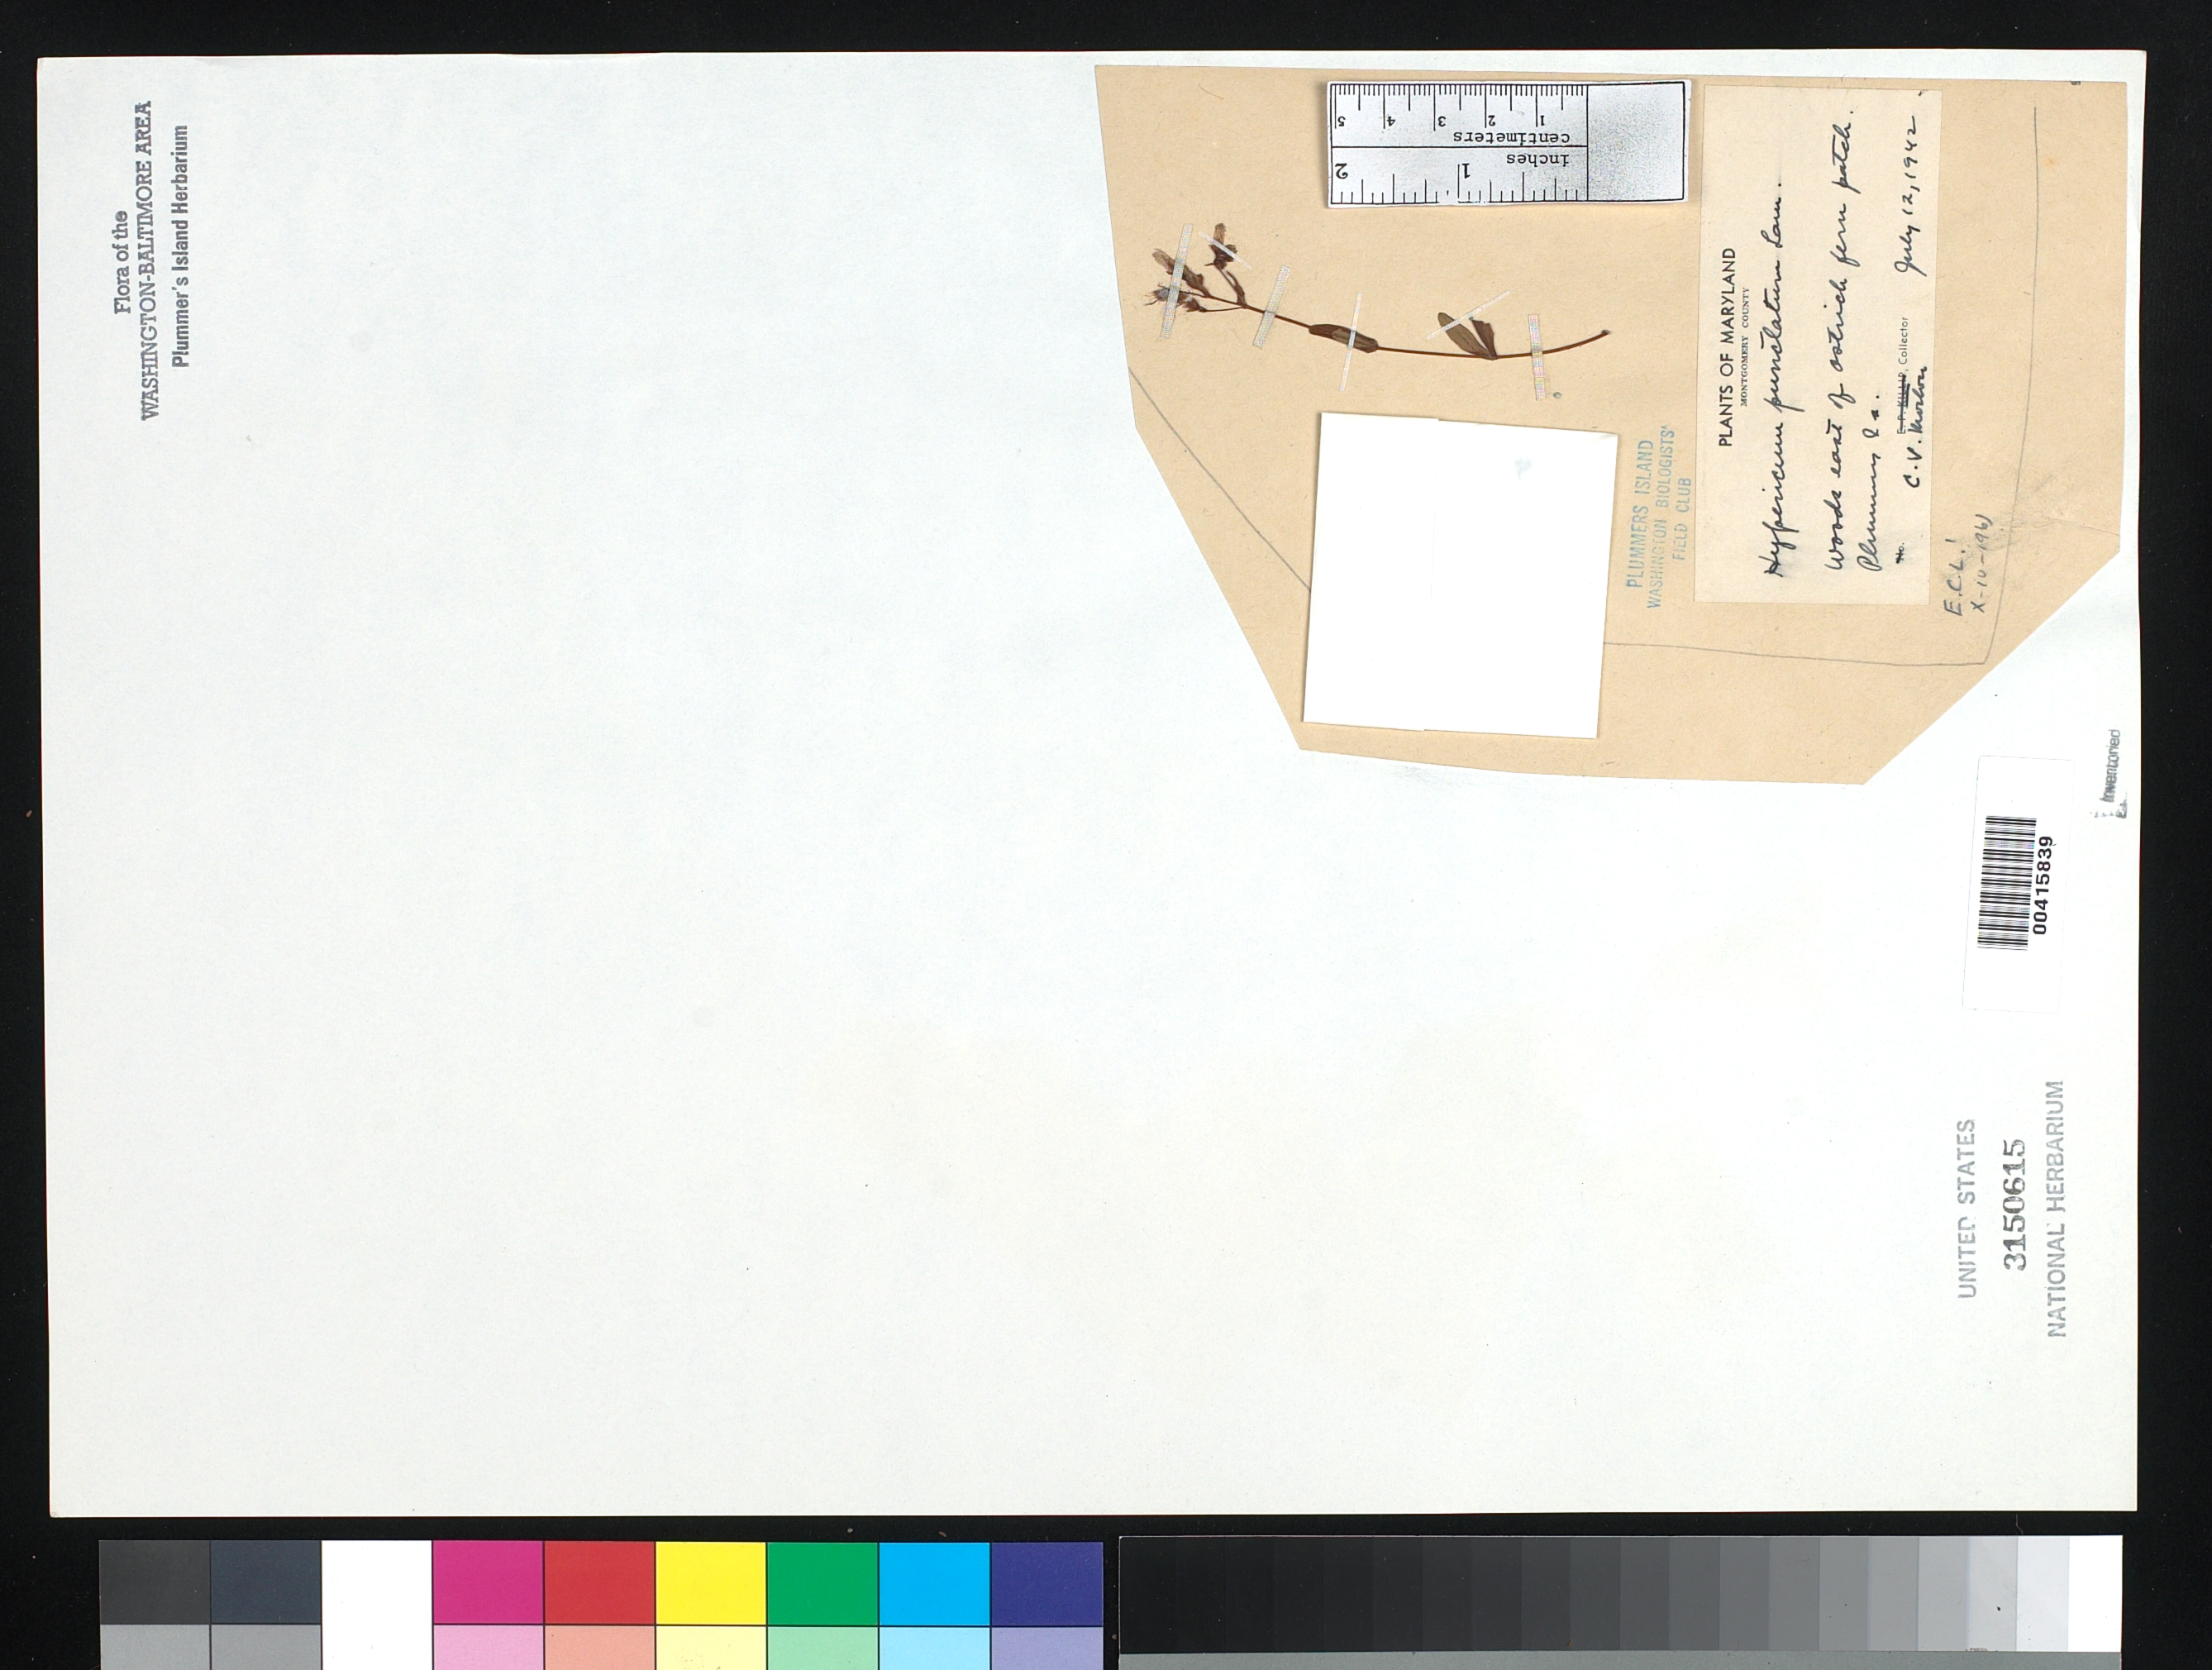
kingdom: Plantae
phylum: Tracheophyta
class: Magnoliopsida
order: Malpighiales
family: Hypericaceae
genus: Hypericum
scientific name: Hypericum punctatum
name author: Lam.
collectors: C. V. Morton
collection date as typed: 12 Jul 1942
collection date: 1942-07-12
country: United States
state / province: Maryland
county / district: Montgomery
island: Plummers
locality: Plummer's Island; east of Ostrich Fern Patch C. & O. Canal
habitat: Woods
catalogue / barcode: US 3150615